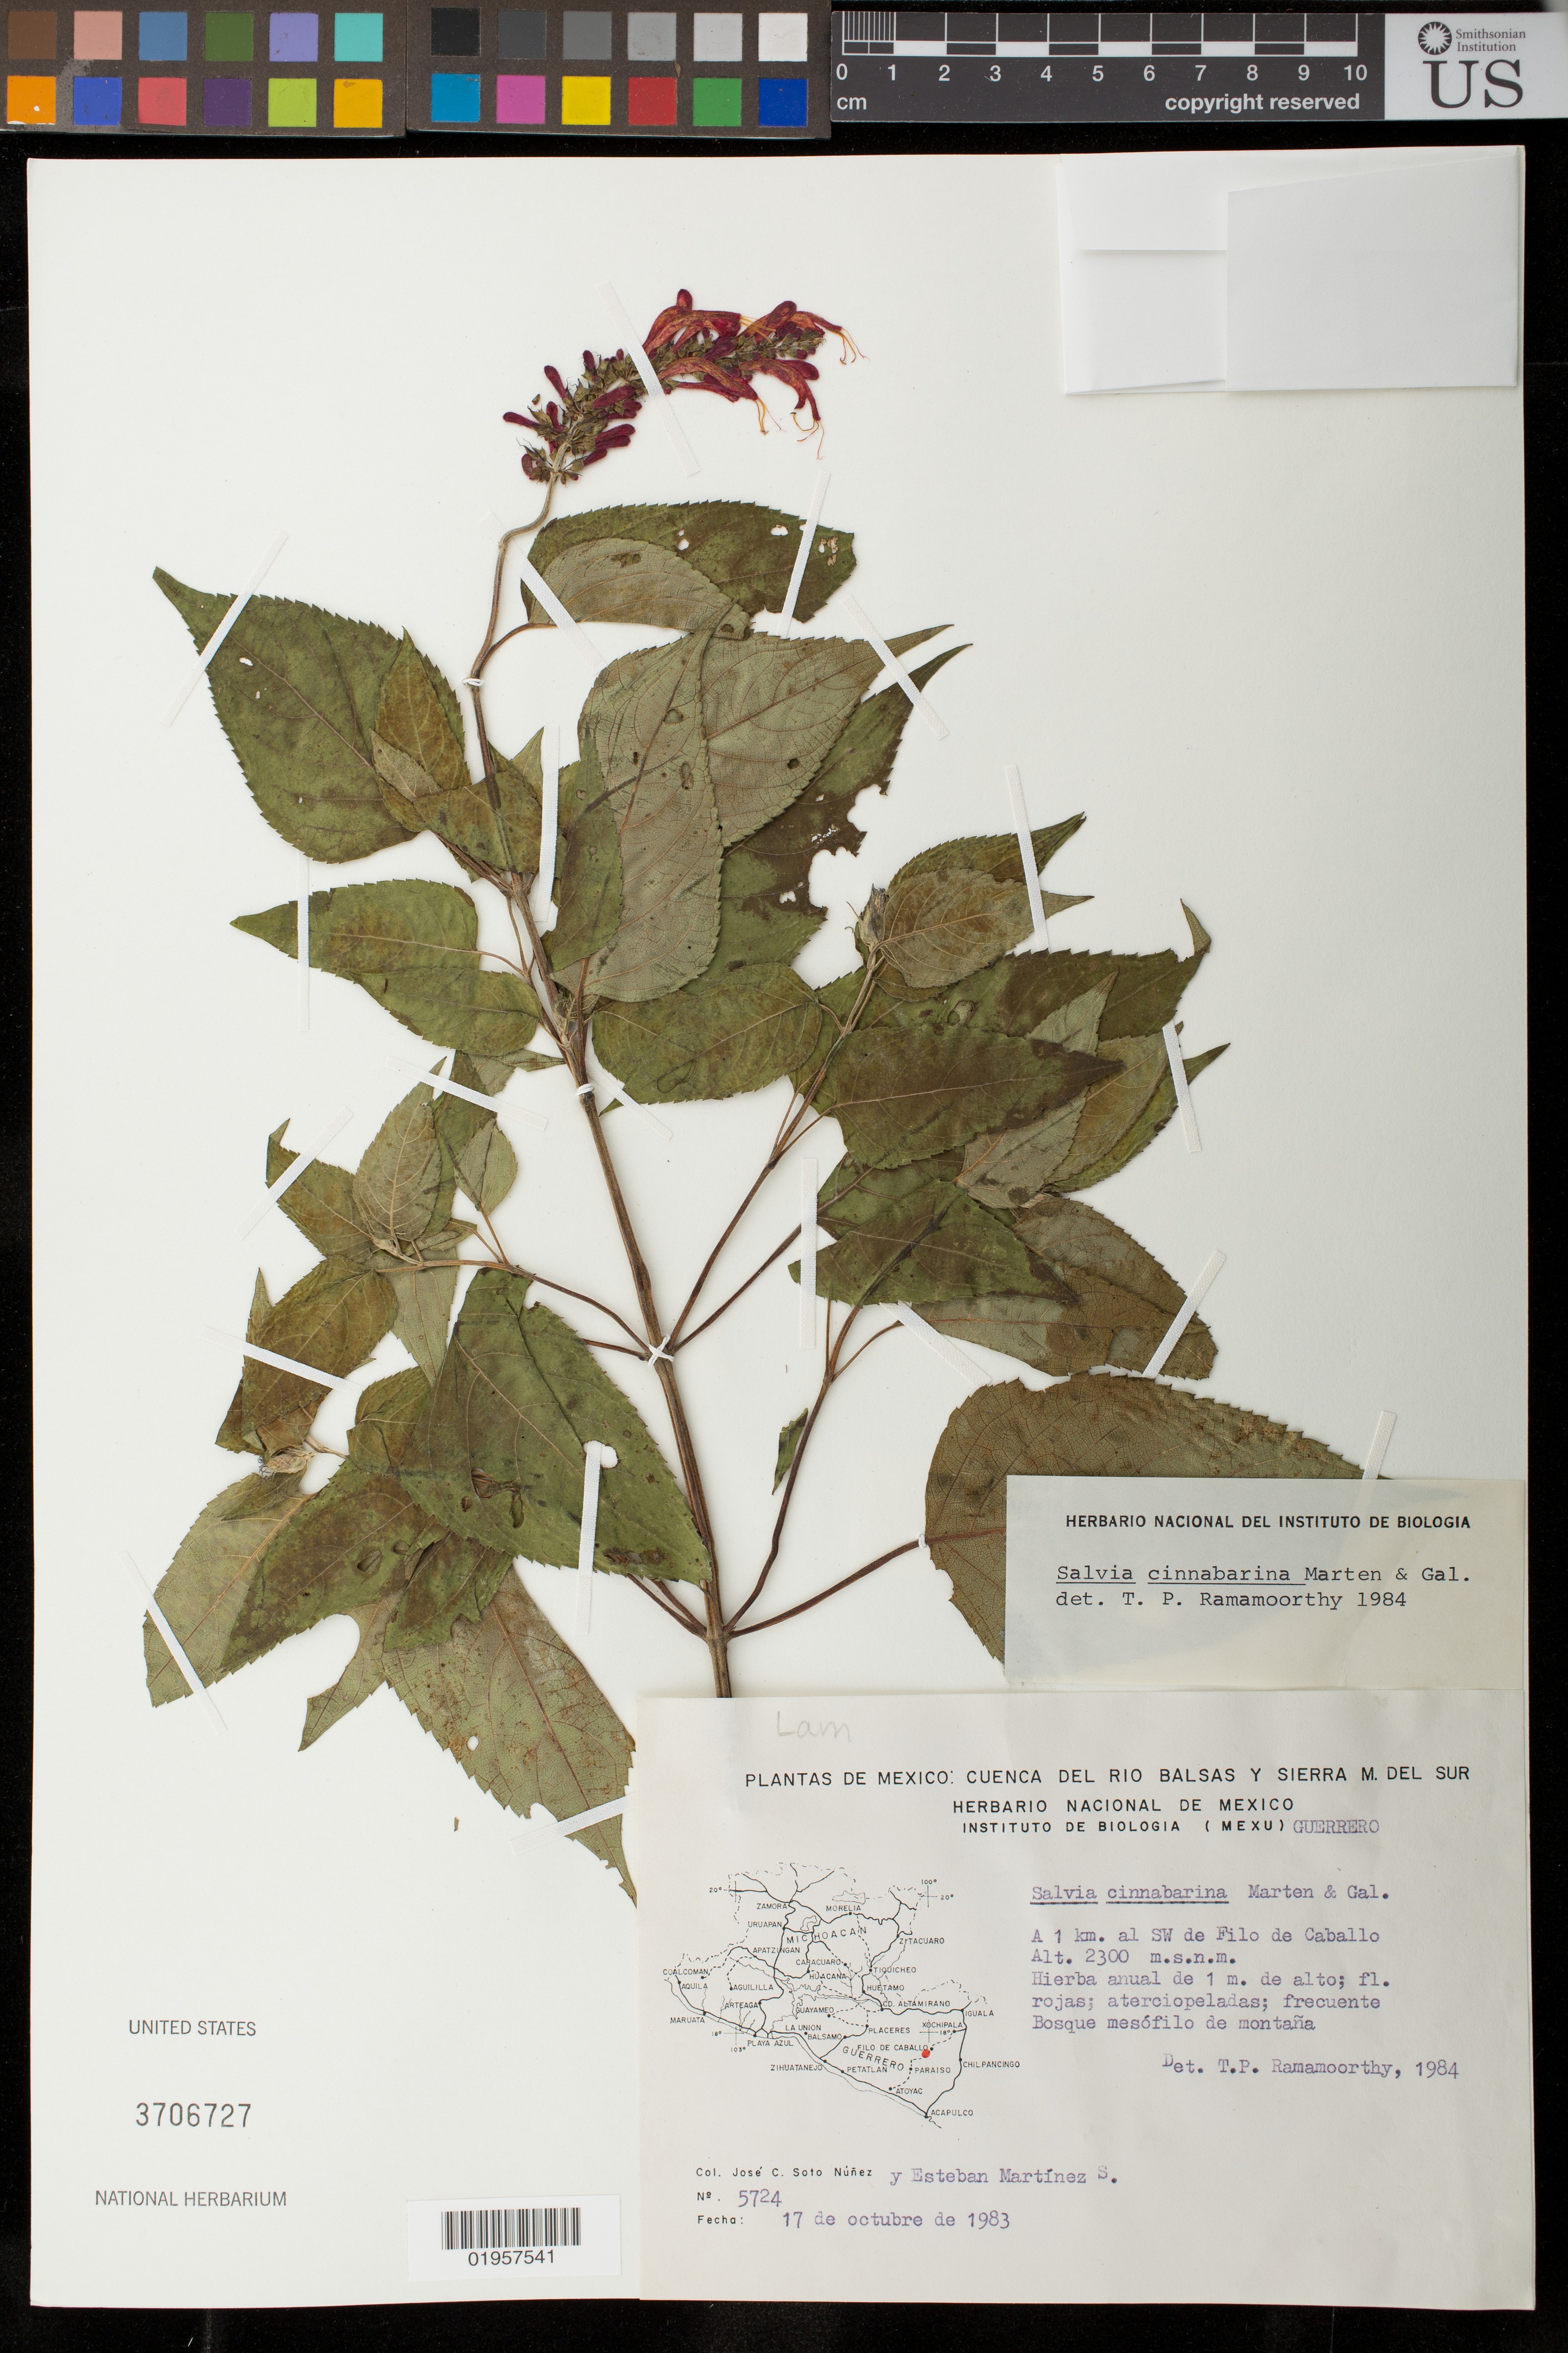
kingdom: Plantae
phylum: Tracheophyta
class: Magnoliopsida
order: Lamiales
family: Lamiaceae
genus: Salvia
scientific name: Salvia cinnabarina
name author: M. Martens & Galeotti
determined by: Ramamoorthy, T. P.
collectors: J. C. Soto Núñez & E. Martínez S.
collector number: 5724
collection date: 1983-10-17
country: Mexico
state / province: Guerrero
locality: Filo de Caballo, 1 km al SW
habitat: Bosque mesófilo de montaña; frecuente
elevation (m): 2300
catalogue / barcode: US 3706727